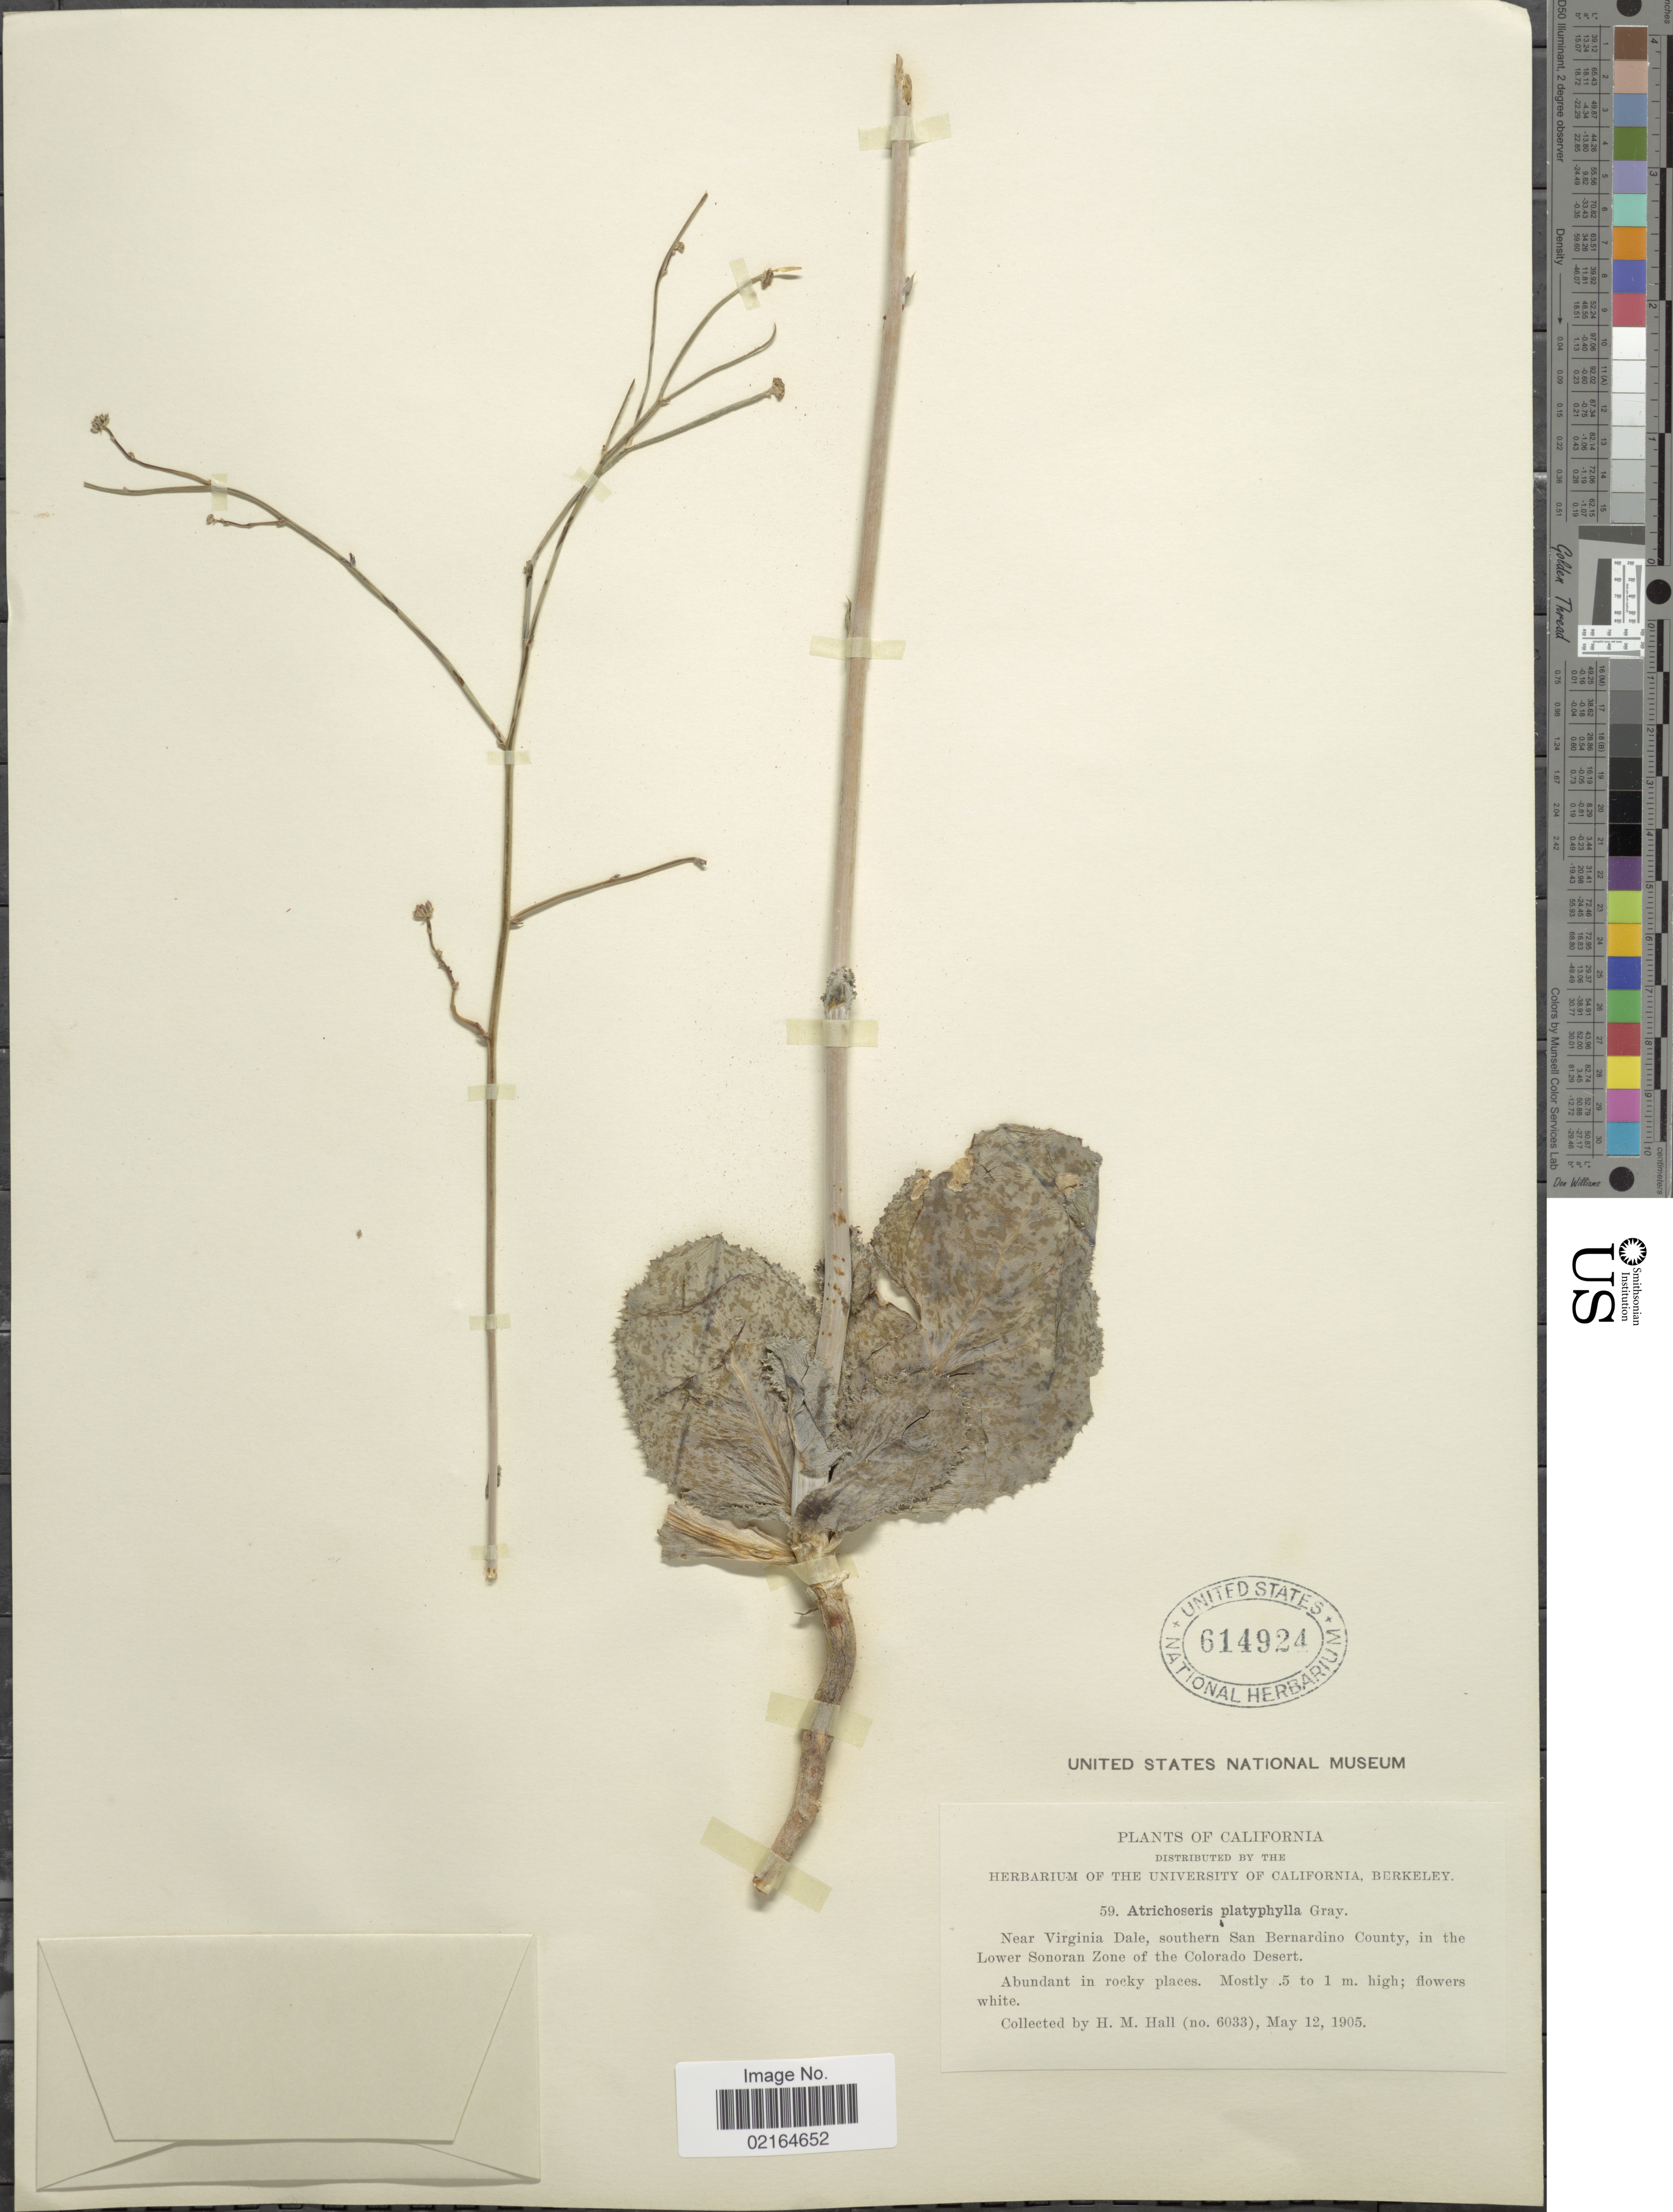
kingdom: Plantae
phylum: Tracheophyta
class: Magnoliopsida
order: Asterales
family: Asteraceae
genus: Atrichoseris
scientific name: Atrichoseris platyphylla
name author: A. Gray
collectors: H. M. Hall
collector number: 6033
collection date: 1905-05-12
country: United States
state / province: California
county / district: San Bernardino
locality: Near Virginia Dale, southern San Bernardino County, in the Lower Sonoran Zone of the Colorado Desert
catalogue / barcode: US 614924